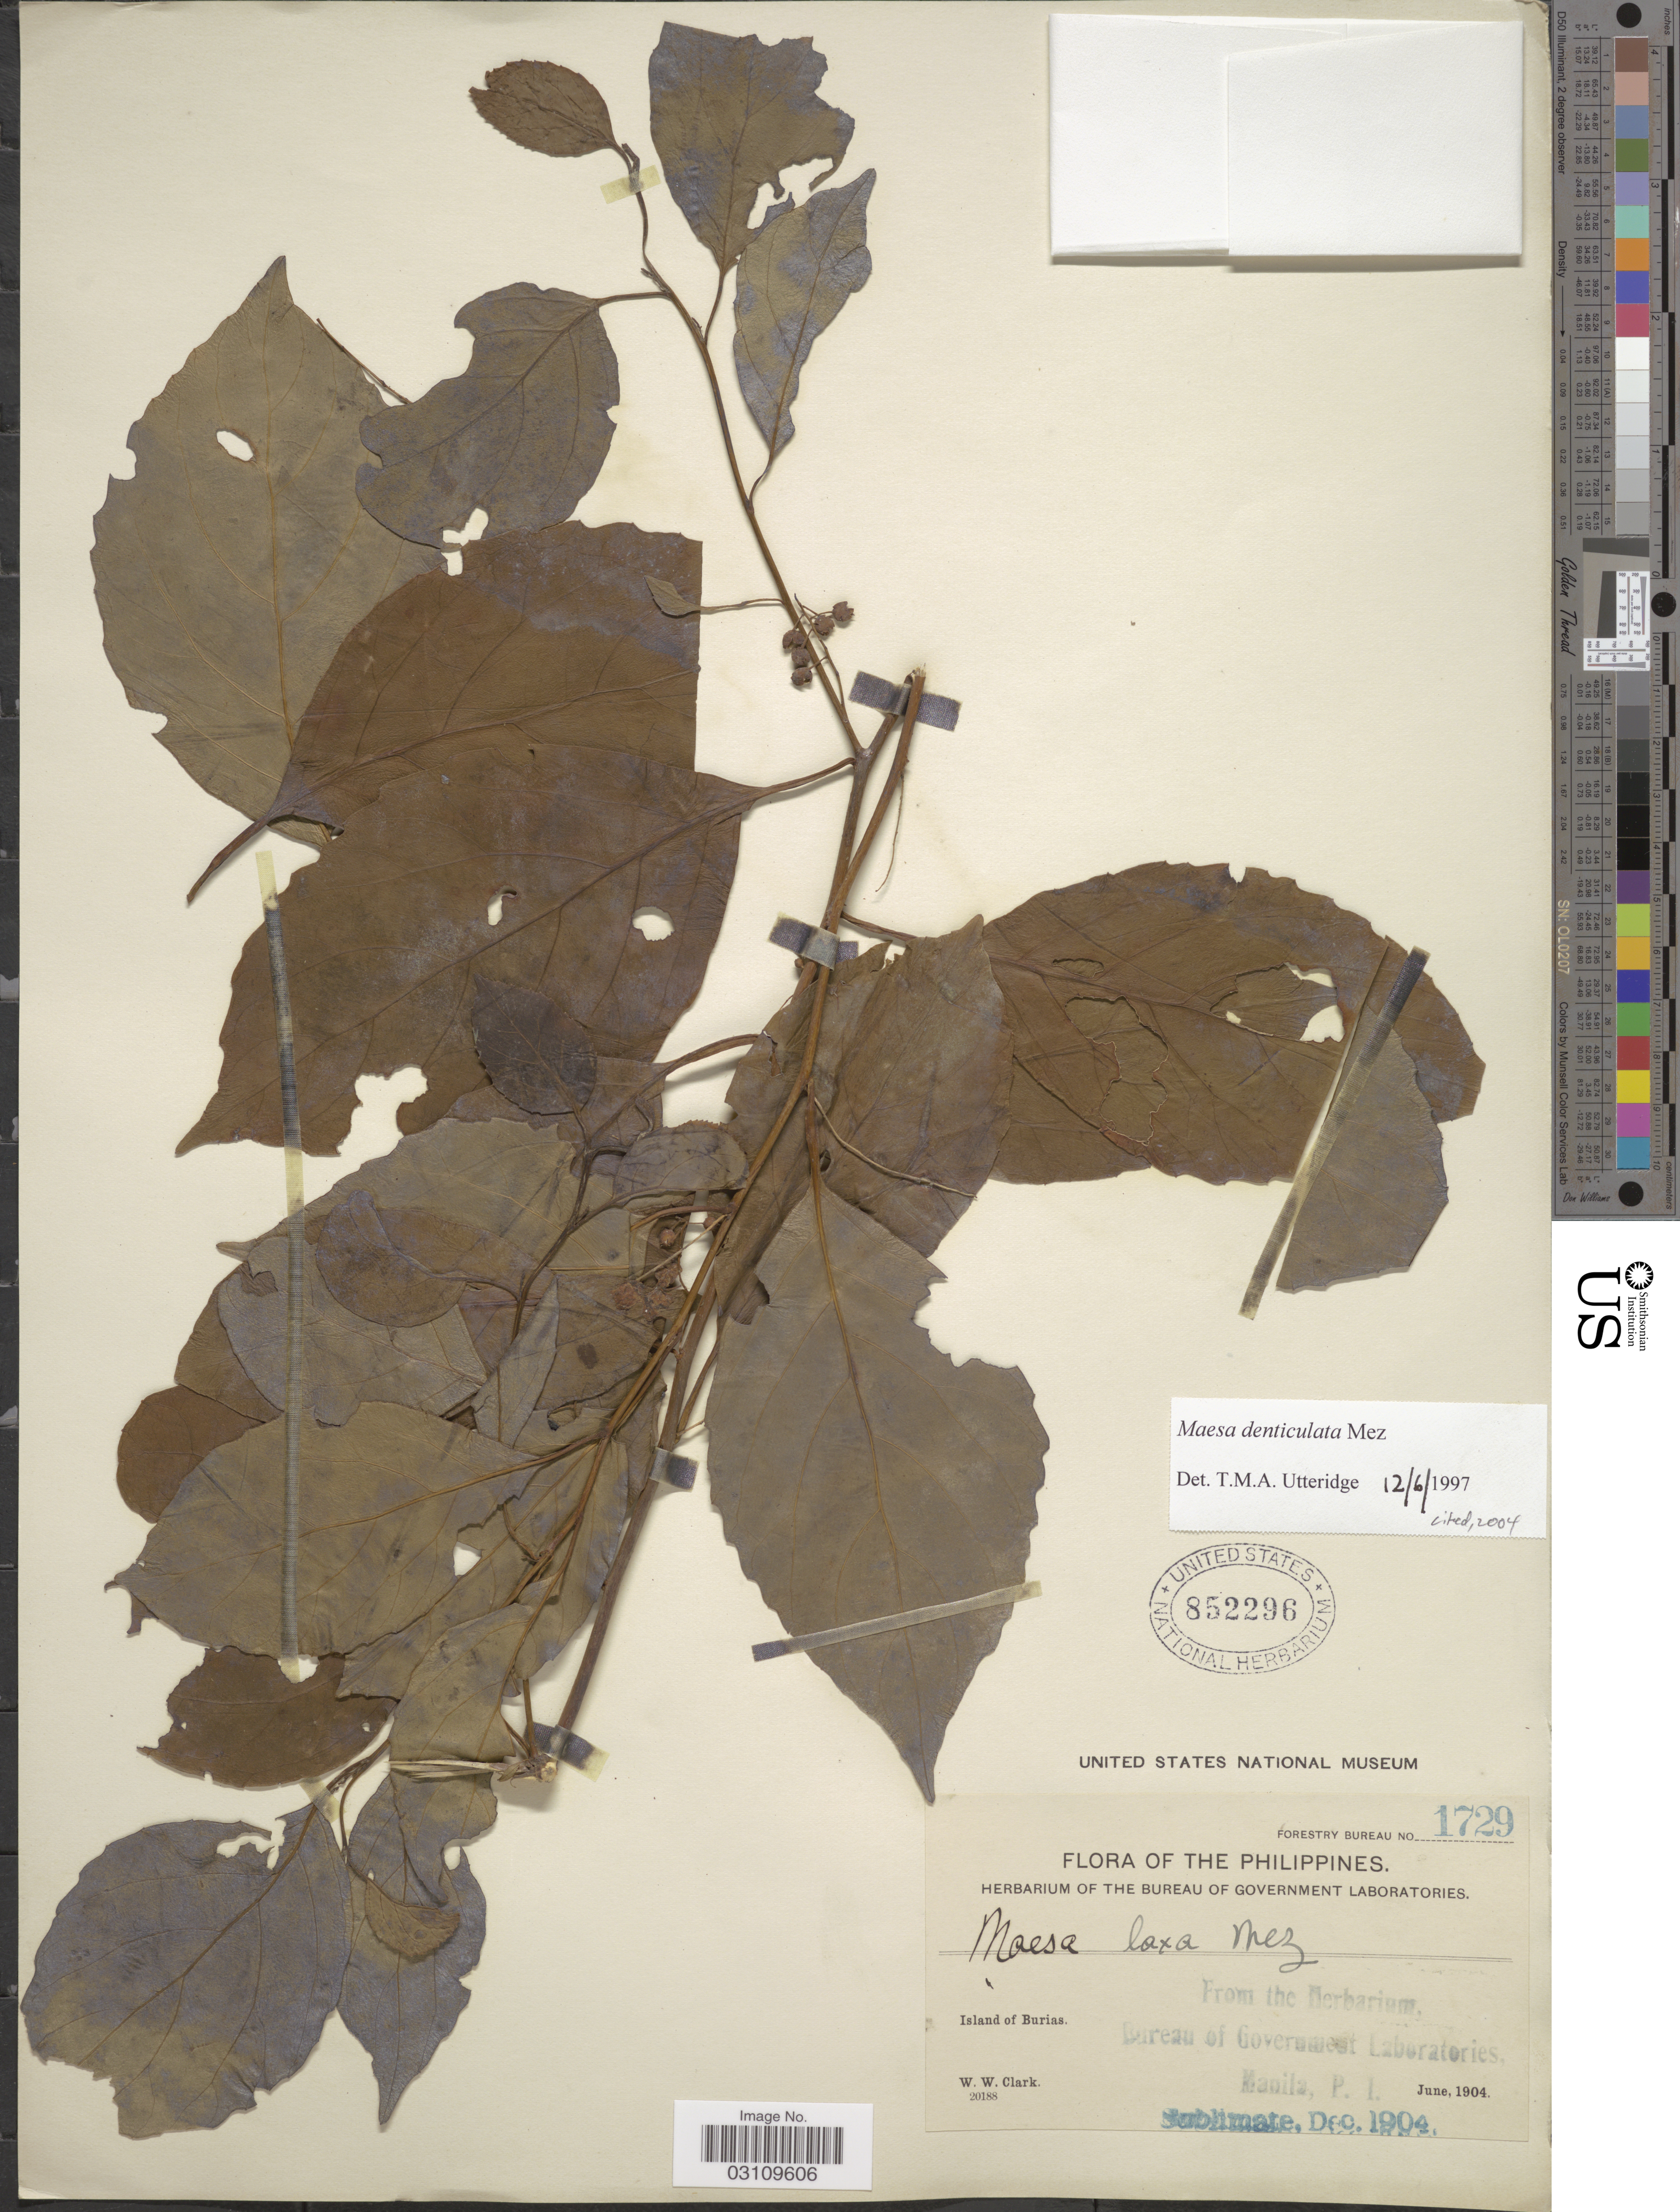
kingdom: Plantae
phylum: Tracheophyta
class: Magnoliopsida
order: Ericales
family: Primulaceae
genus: Maesa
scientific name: Maesa denticulata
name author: Mez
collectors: W. W. Clark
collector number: Forestry Bureau 1729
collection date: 1904-06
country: Philippines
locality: Island of Burias.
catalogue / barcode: US 852296